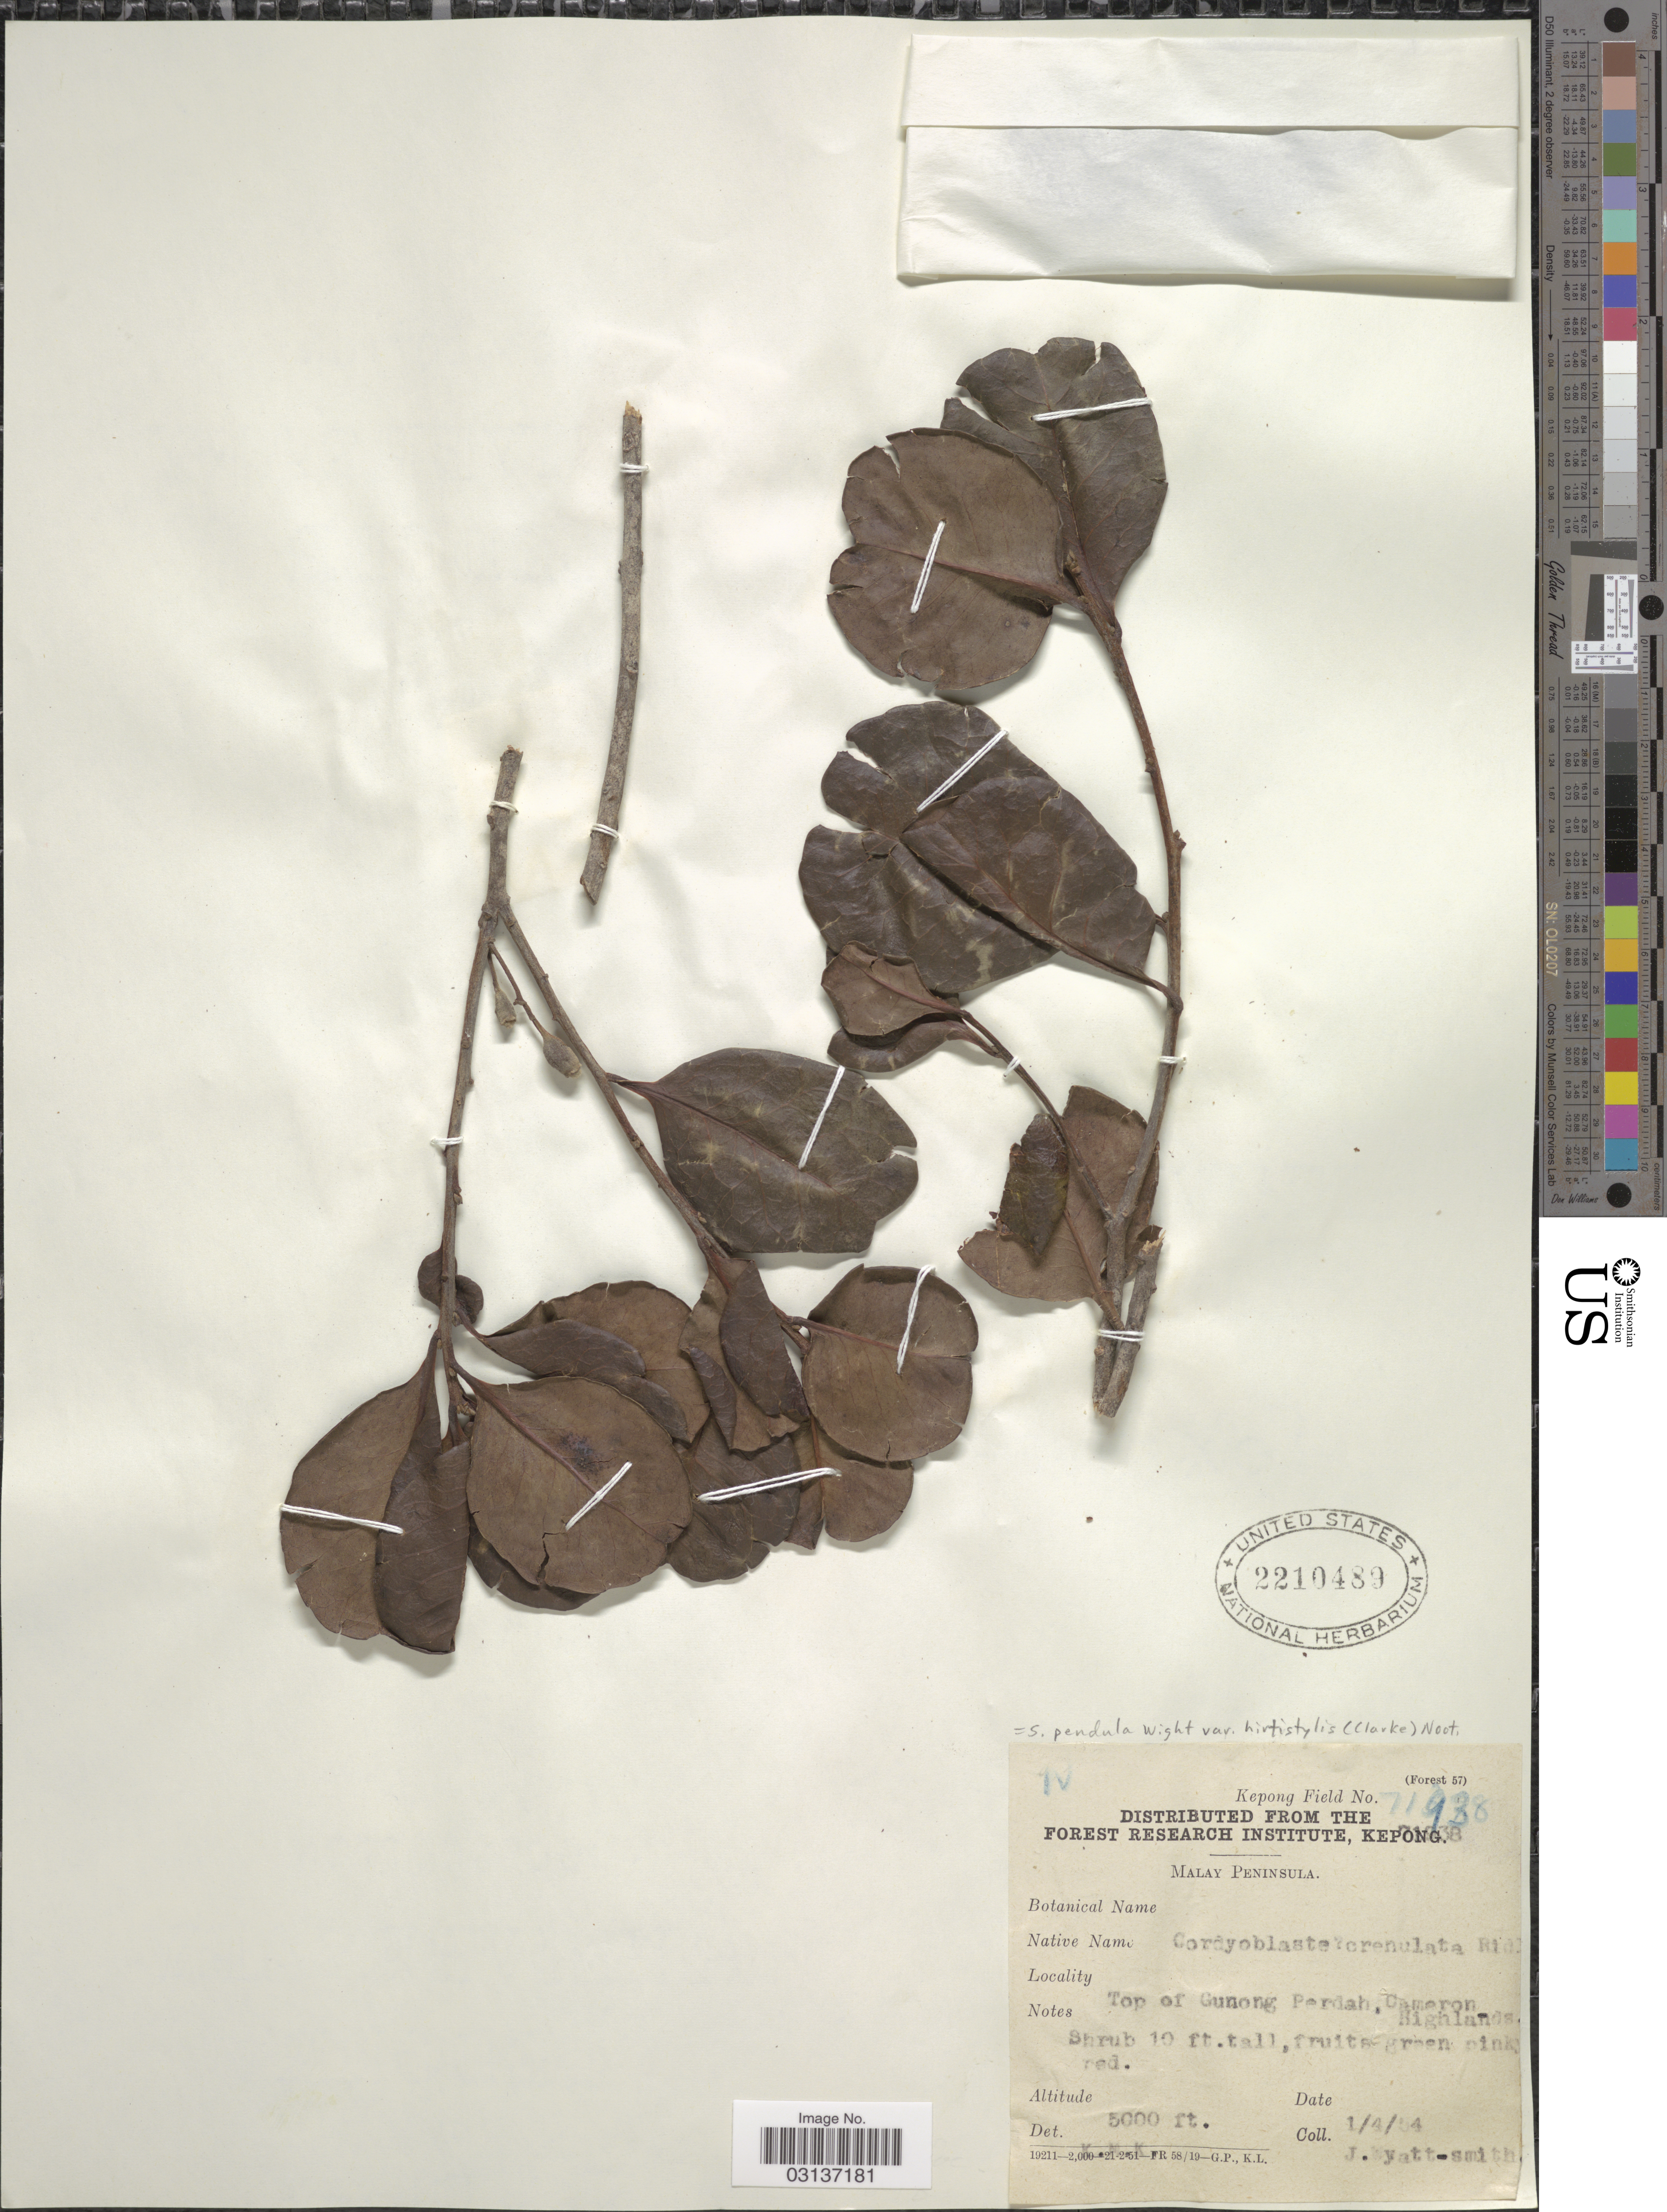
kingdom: Plantae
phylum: Tracheophyta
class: Magnoliopsida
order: Ericales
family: Symplocaceae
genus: Cordyloblaste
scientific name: Cordyloblaste pendula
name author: (Wight) Alston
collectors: J. Wyatt-Smith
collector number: Kepong Field 71938 ?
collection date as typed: Transcribed d/m/y: 1/4/54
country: Malaysia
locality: Malay Peninsula. Top of Gunong Perdah, Cameron Highlands.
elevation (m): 1524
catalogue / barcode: US 2210489